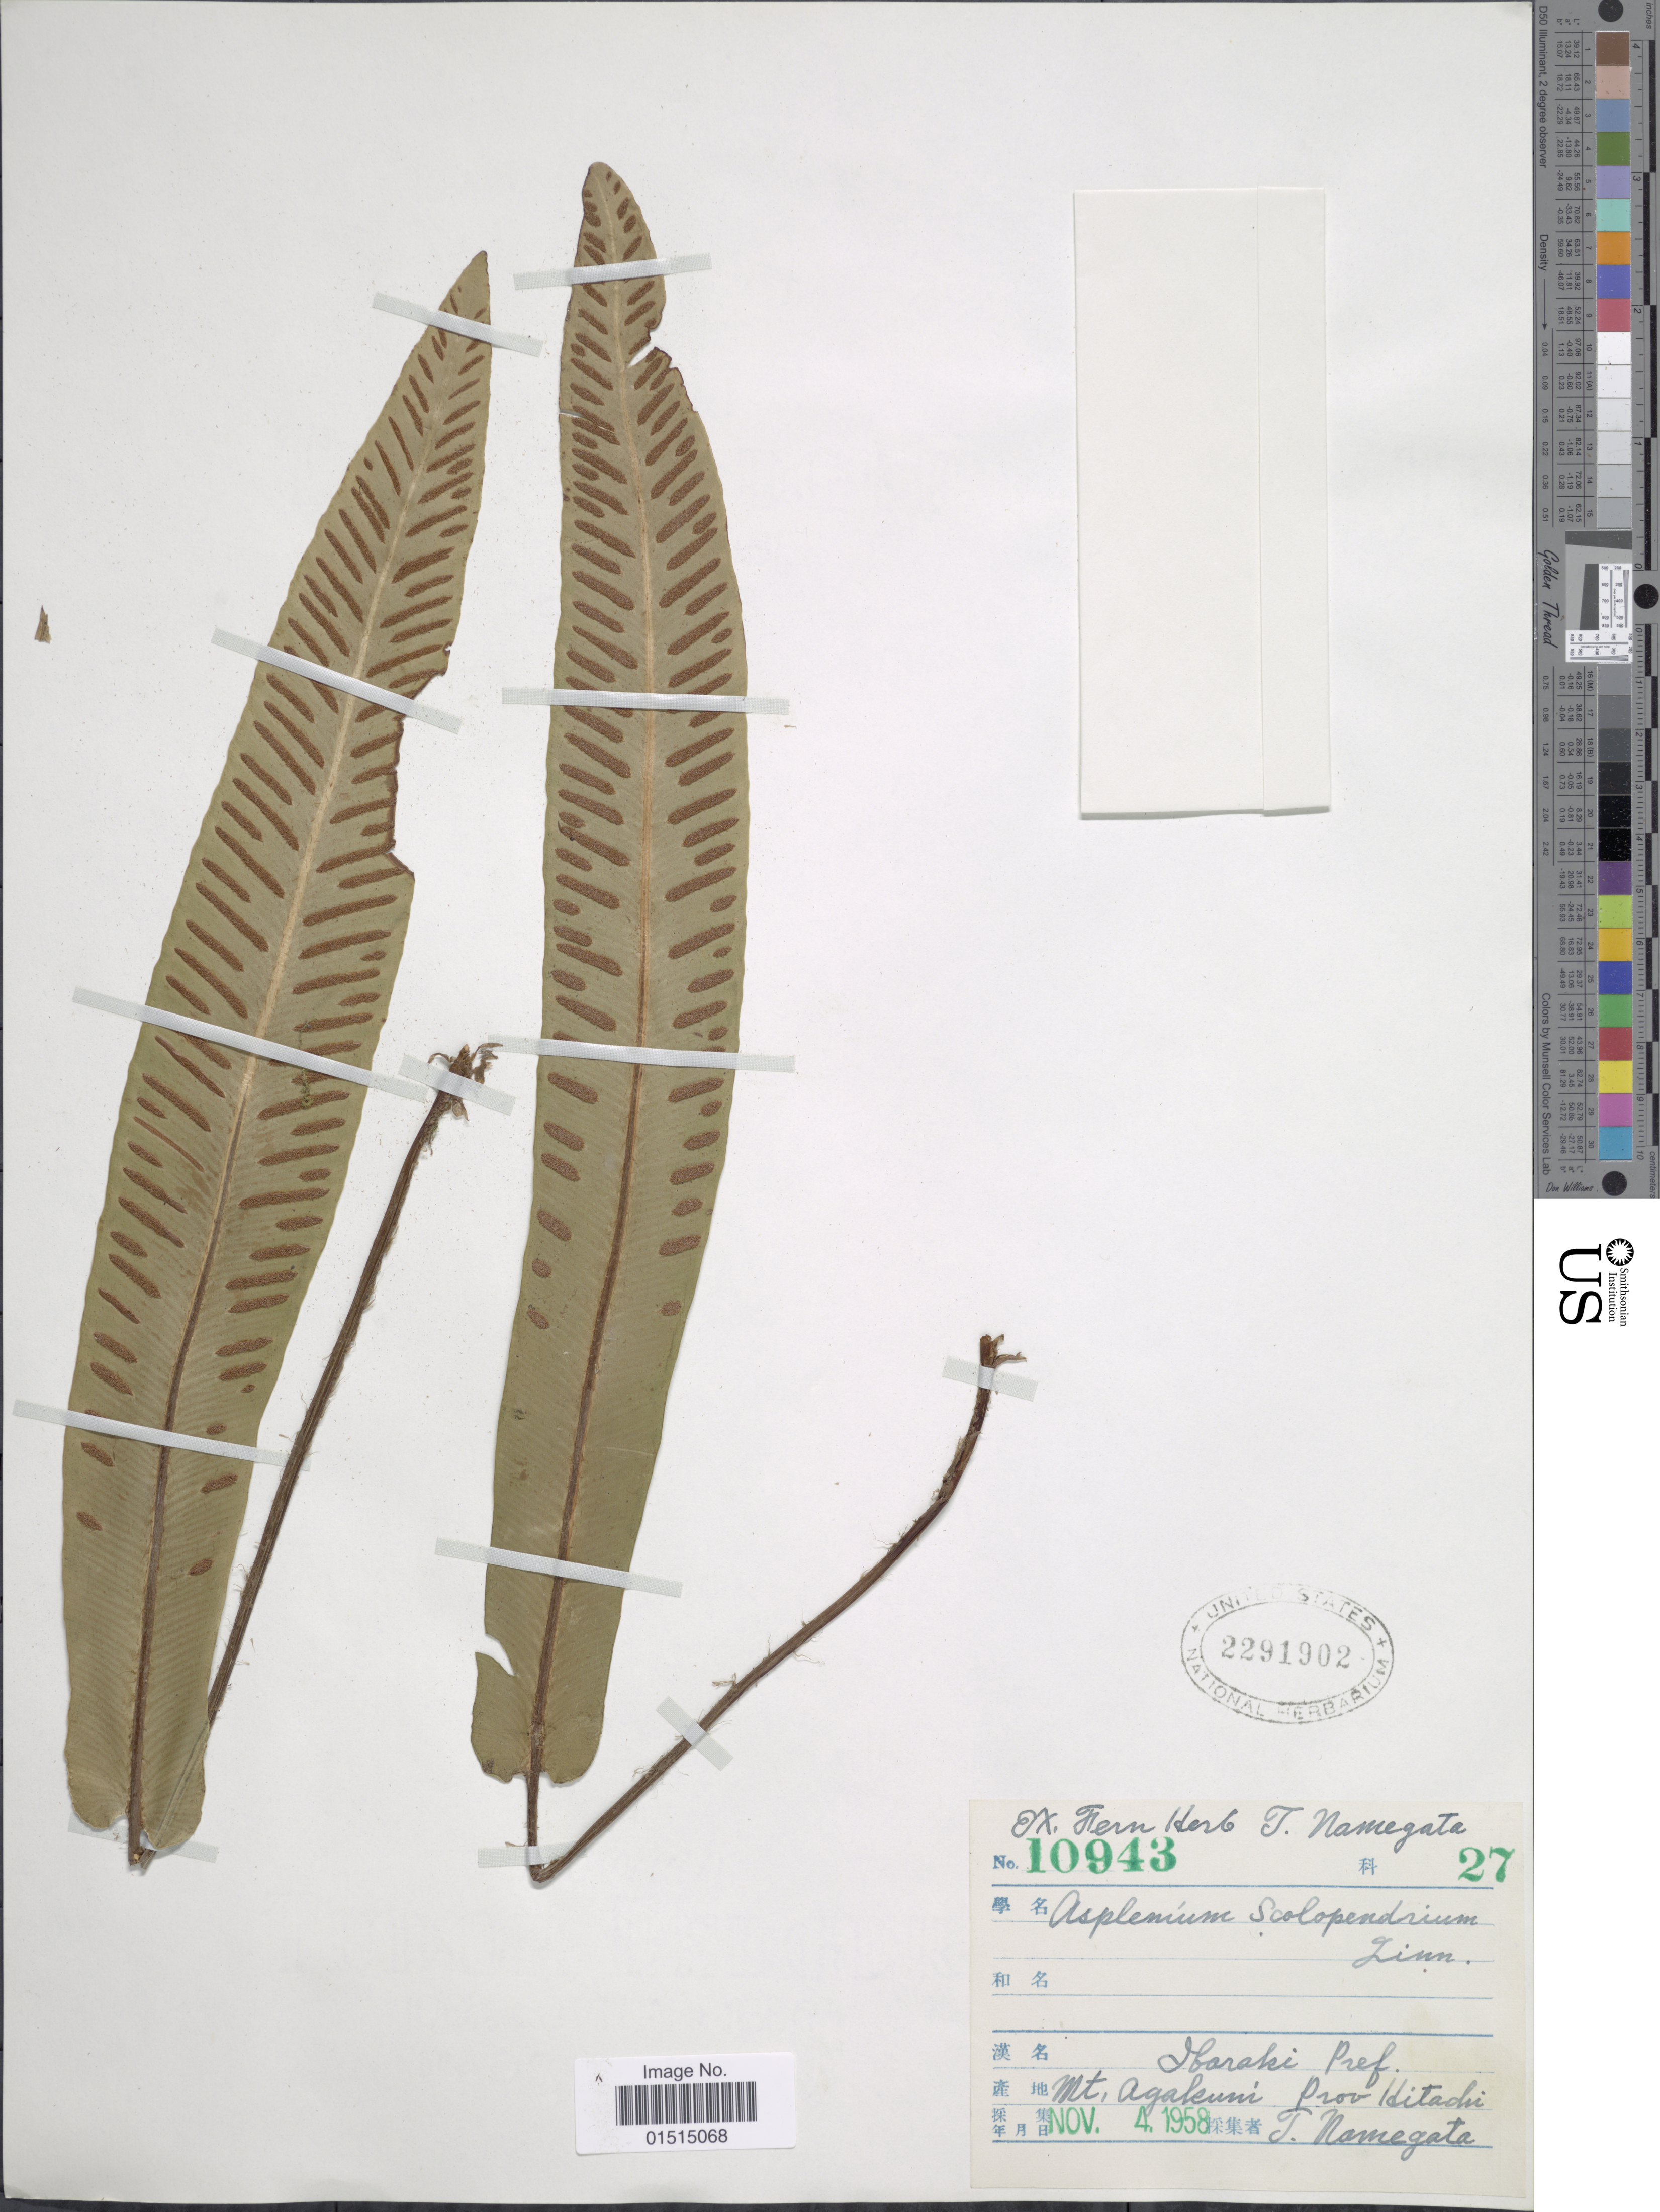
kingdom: Plantae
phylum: Tracheophyta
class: Polypodiopsida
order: Polypodiales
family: Aspleniaceae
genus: Asplenium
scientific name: Asplenium scolopendrium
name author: Sm.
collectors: T. Namegata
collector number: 10943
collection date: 1958-11-04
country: Japan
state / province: Ibaraki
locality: Mt. Agakumi, prov. Hitachi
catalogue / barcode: US 2291902